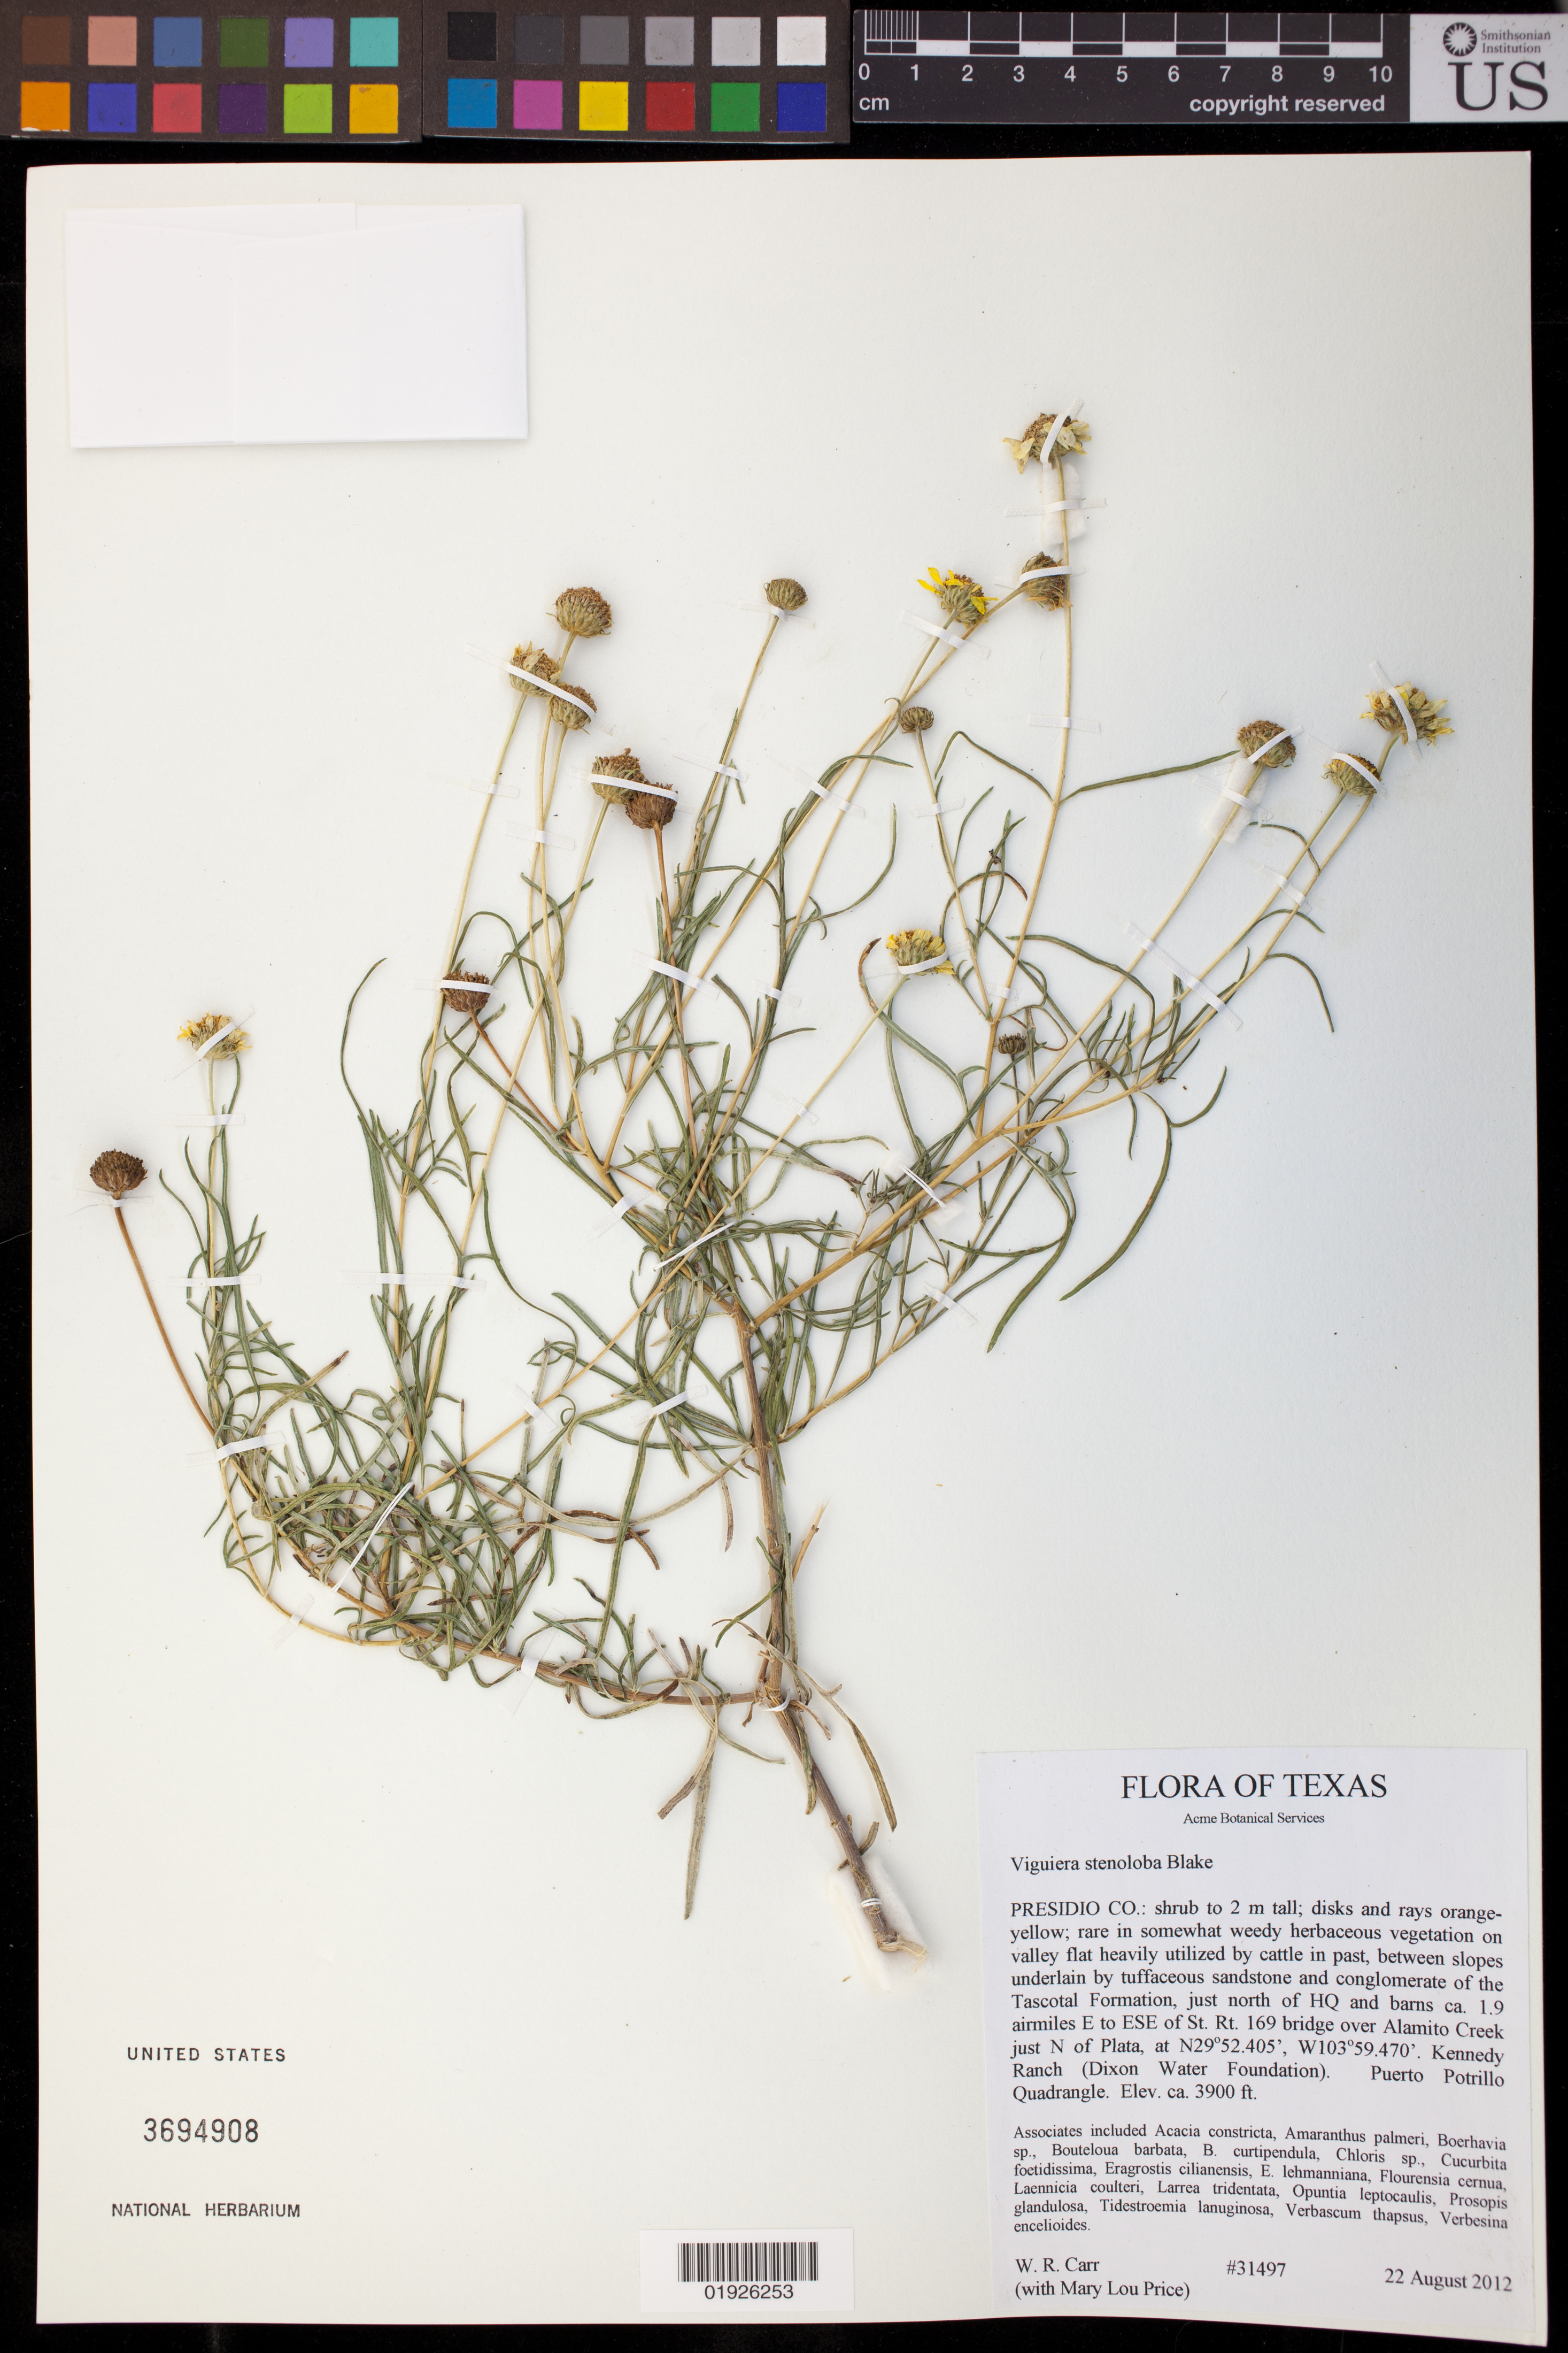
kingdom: Plantae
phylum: Tracheophyta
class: Magnoliopsida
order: Asterales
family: Asteraceae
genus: Viguiera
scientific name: Viguiera stenoloba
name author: S.F. Blake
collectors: W. Carr & M. Price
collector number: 31497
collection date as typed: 22 August 2012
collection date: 2012-08-22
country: United States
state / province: Texas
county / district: Presidio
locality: Just north of HQ and barns ca. 1.9 airmiles E to ESE of St. Rt. 169 bridge over Alamito Creek just N of Plata. Kennedy Ranch (Dixon Water Foundation). Puerto Potrillo Quadrangle.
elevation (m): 1189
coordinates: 29 52.405 N, 103 59.470 W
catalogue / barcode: US 3694908